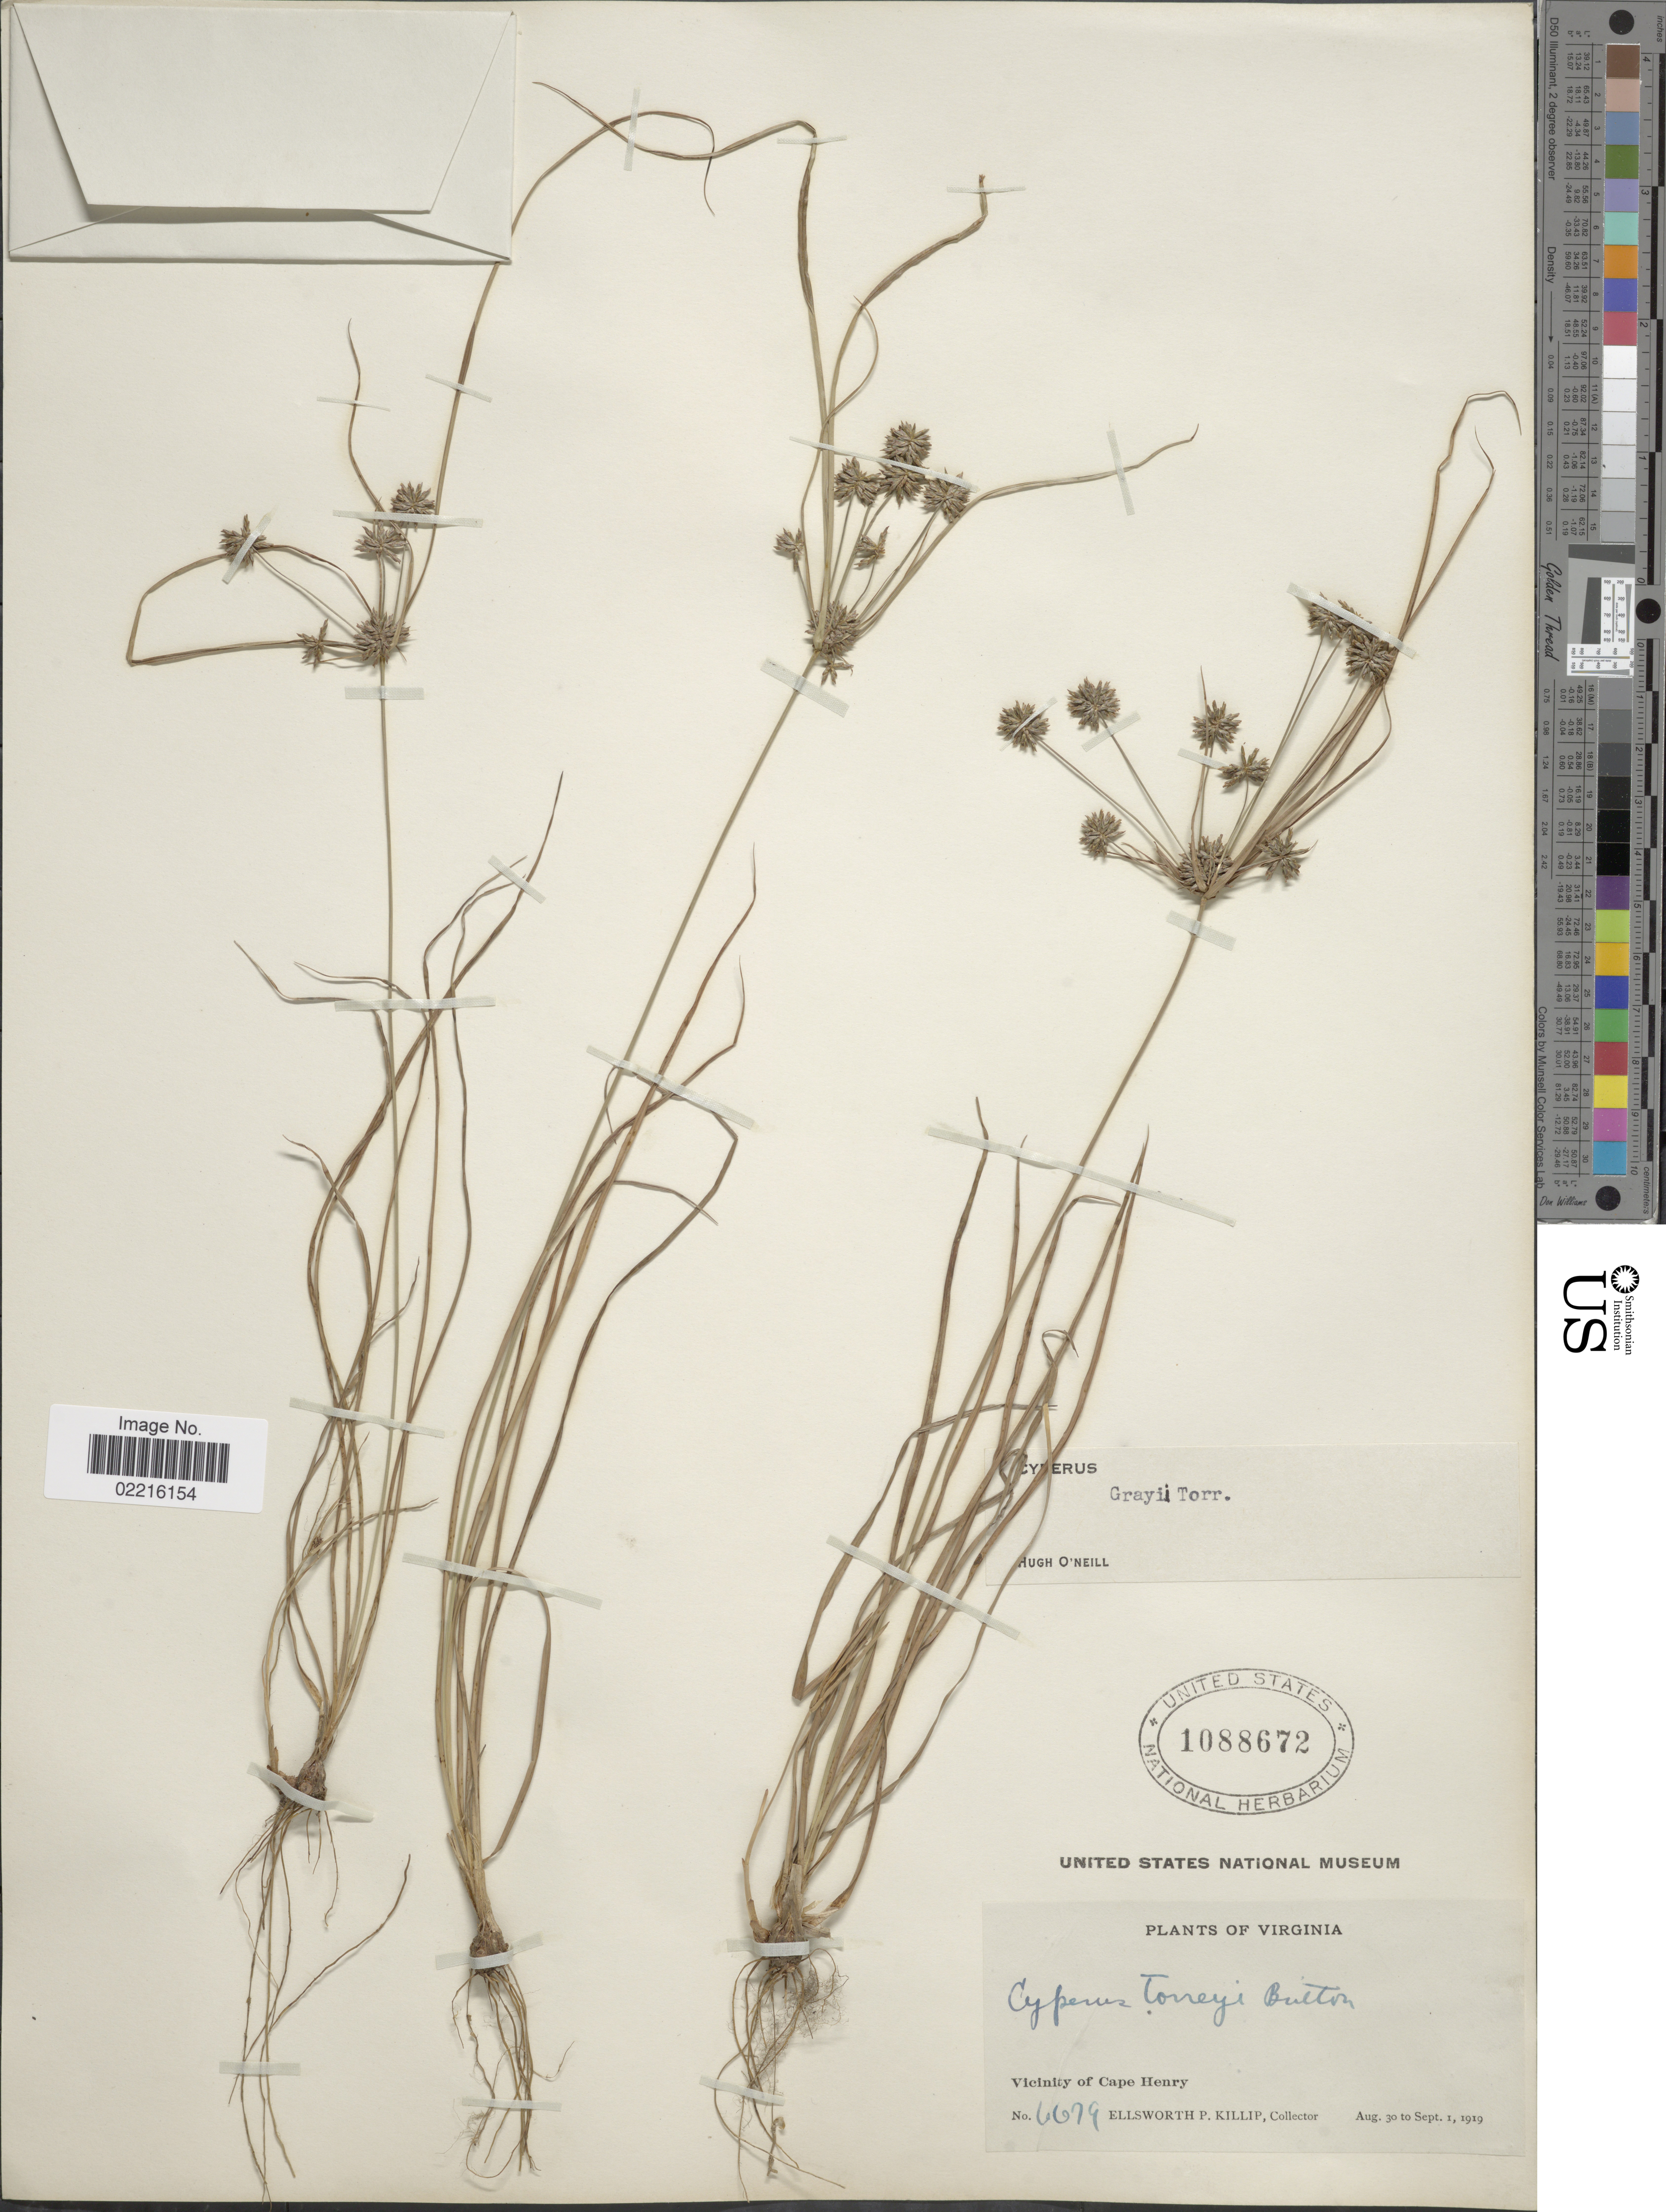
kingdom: Plantae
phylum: Tracheophyta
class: Liliopsida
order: Poales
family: Cyperaceae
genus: Cyperus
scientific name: Cyperus grayi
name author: Torr.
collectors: E. P. Killip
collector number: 6679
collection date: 1919-08-30/1919-09-01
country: United States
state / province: Virginia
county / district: City of Virginia Beach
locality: Vicinity of Cape Henry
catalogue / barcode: US 1088672